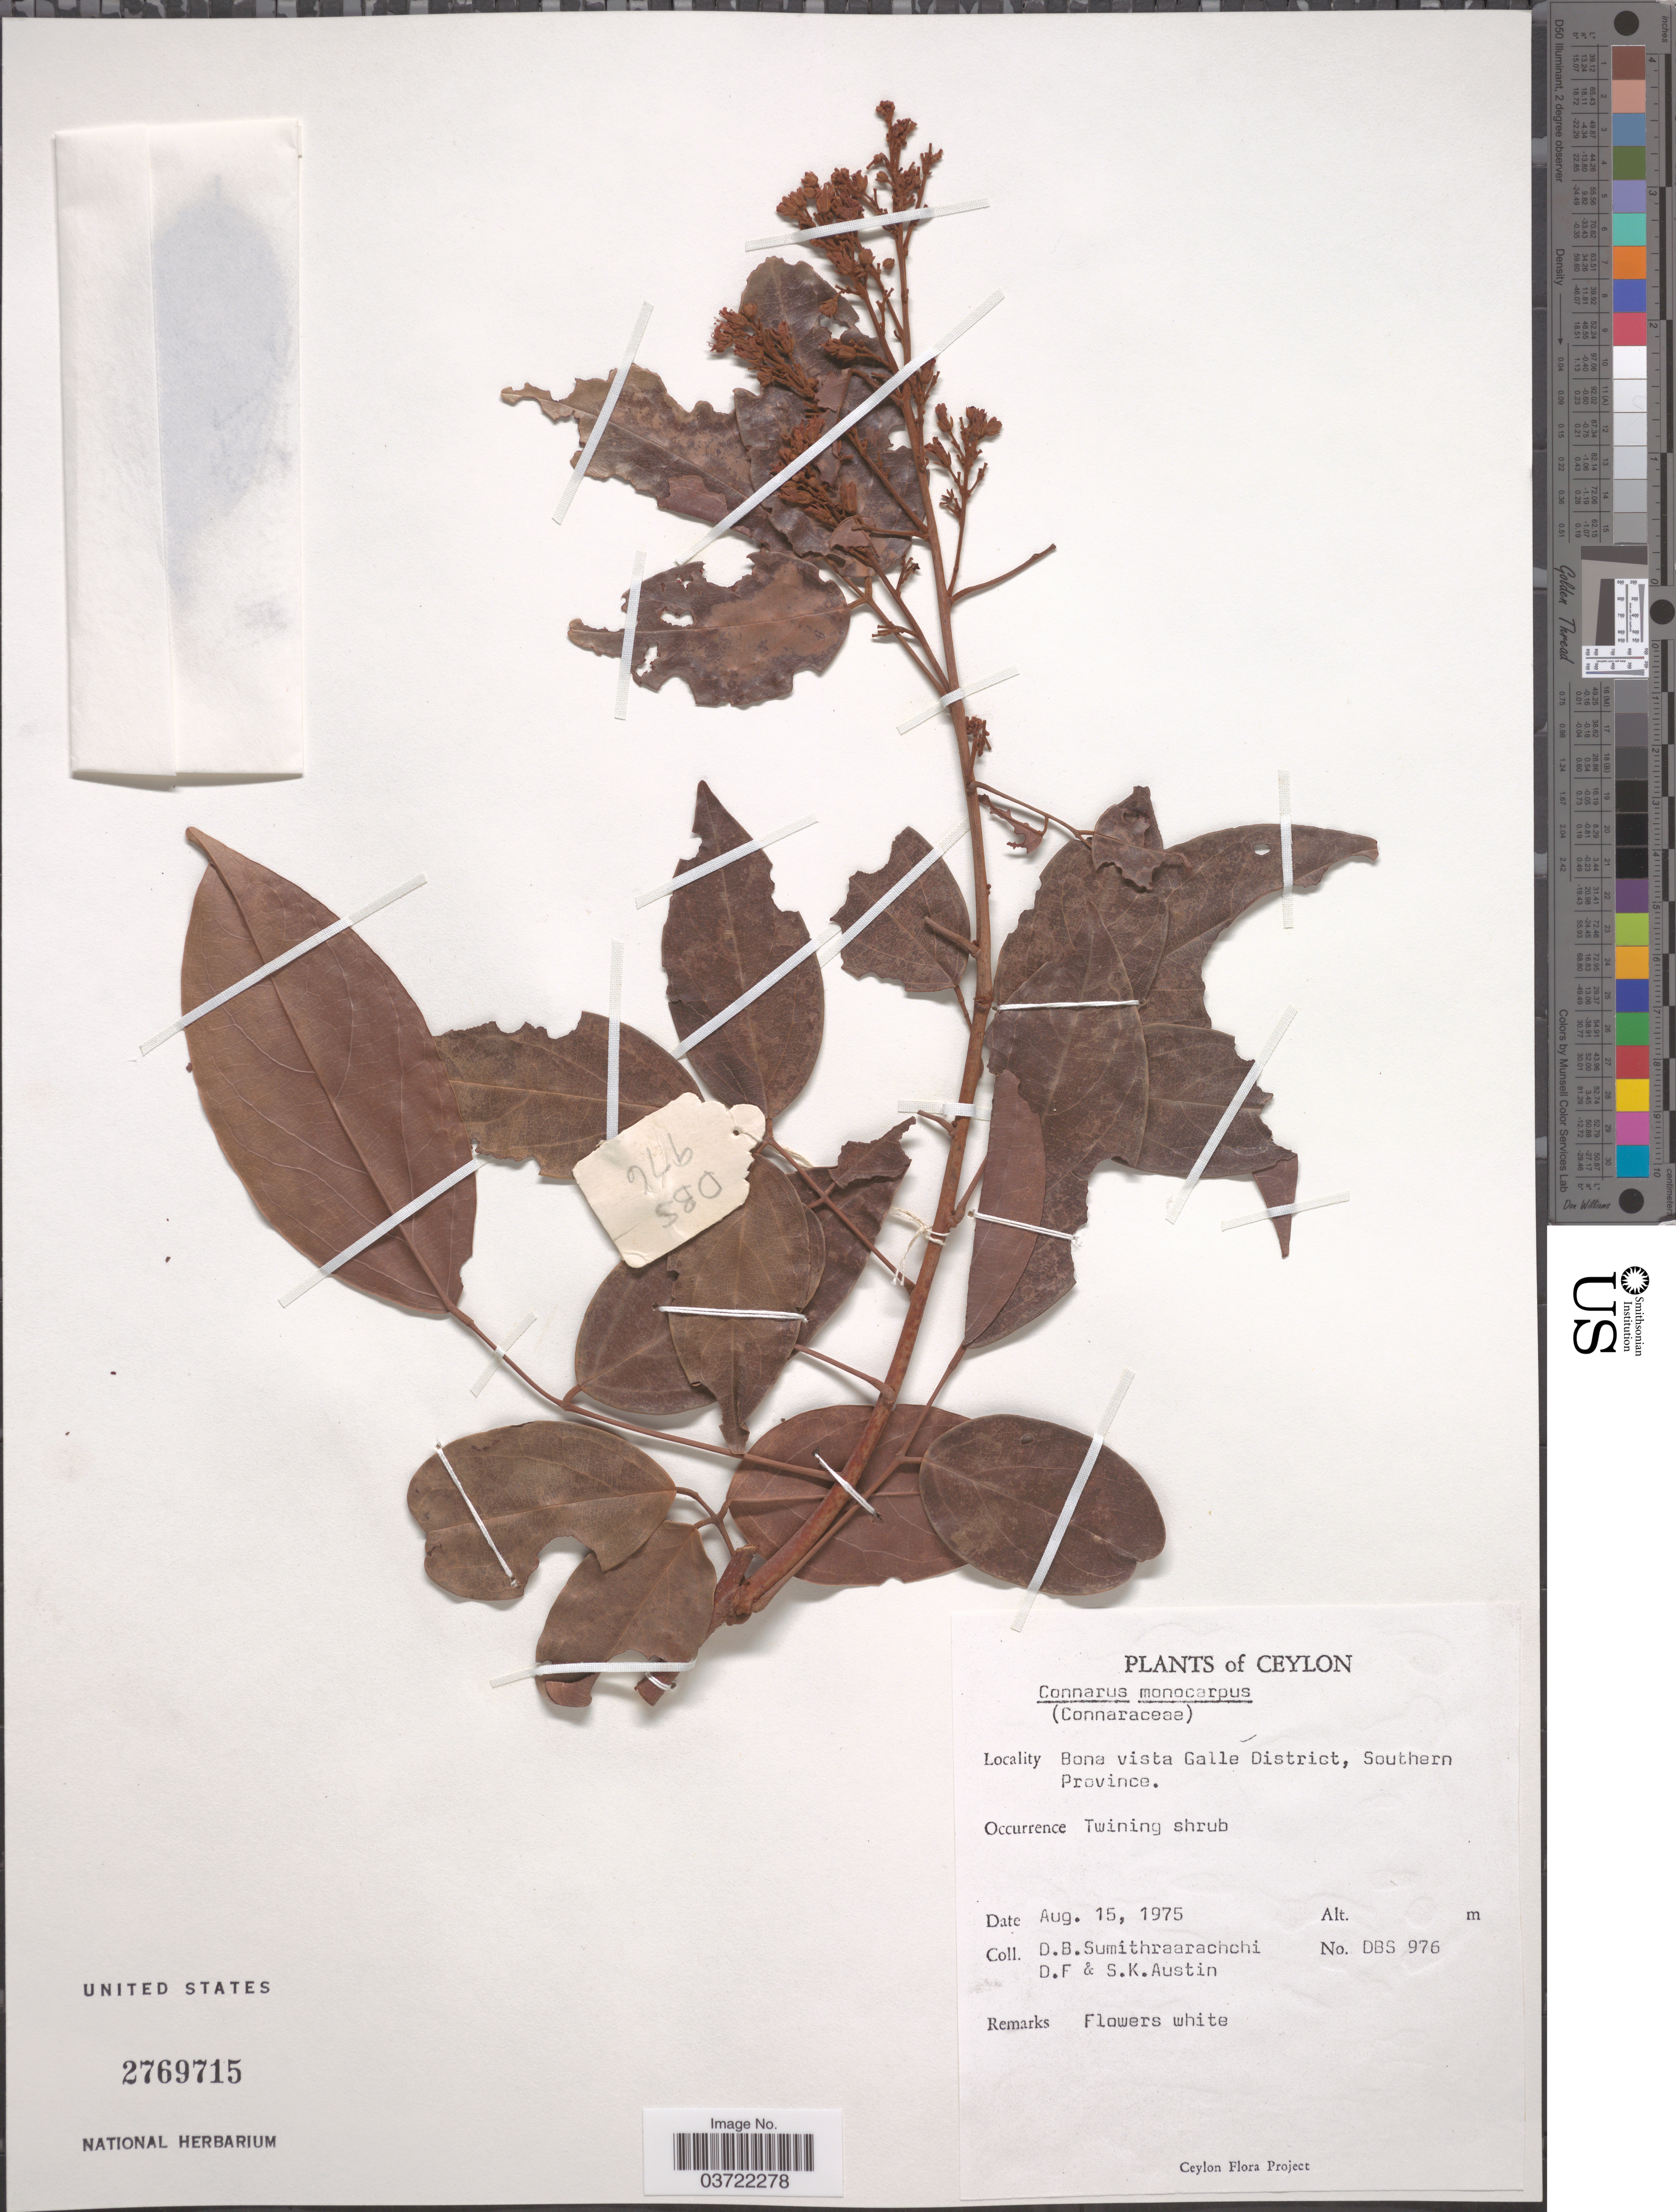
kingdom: Plantae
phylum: Tracheophyta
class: Magnoliopsida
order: Oxalidales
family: Connaraceae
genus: Connarus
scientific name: Connarus monocarpos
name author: L.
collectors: D. B. Sumithraarachchi, D. Austin & S. Austin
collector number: DBS976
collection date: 1975-08-15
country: Sri Lanka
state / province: Southern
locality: Ceylon. Bona vista Galle District.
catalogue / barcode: US 2769715